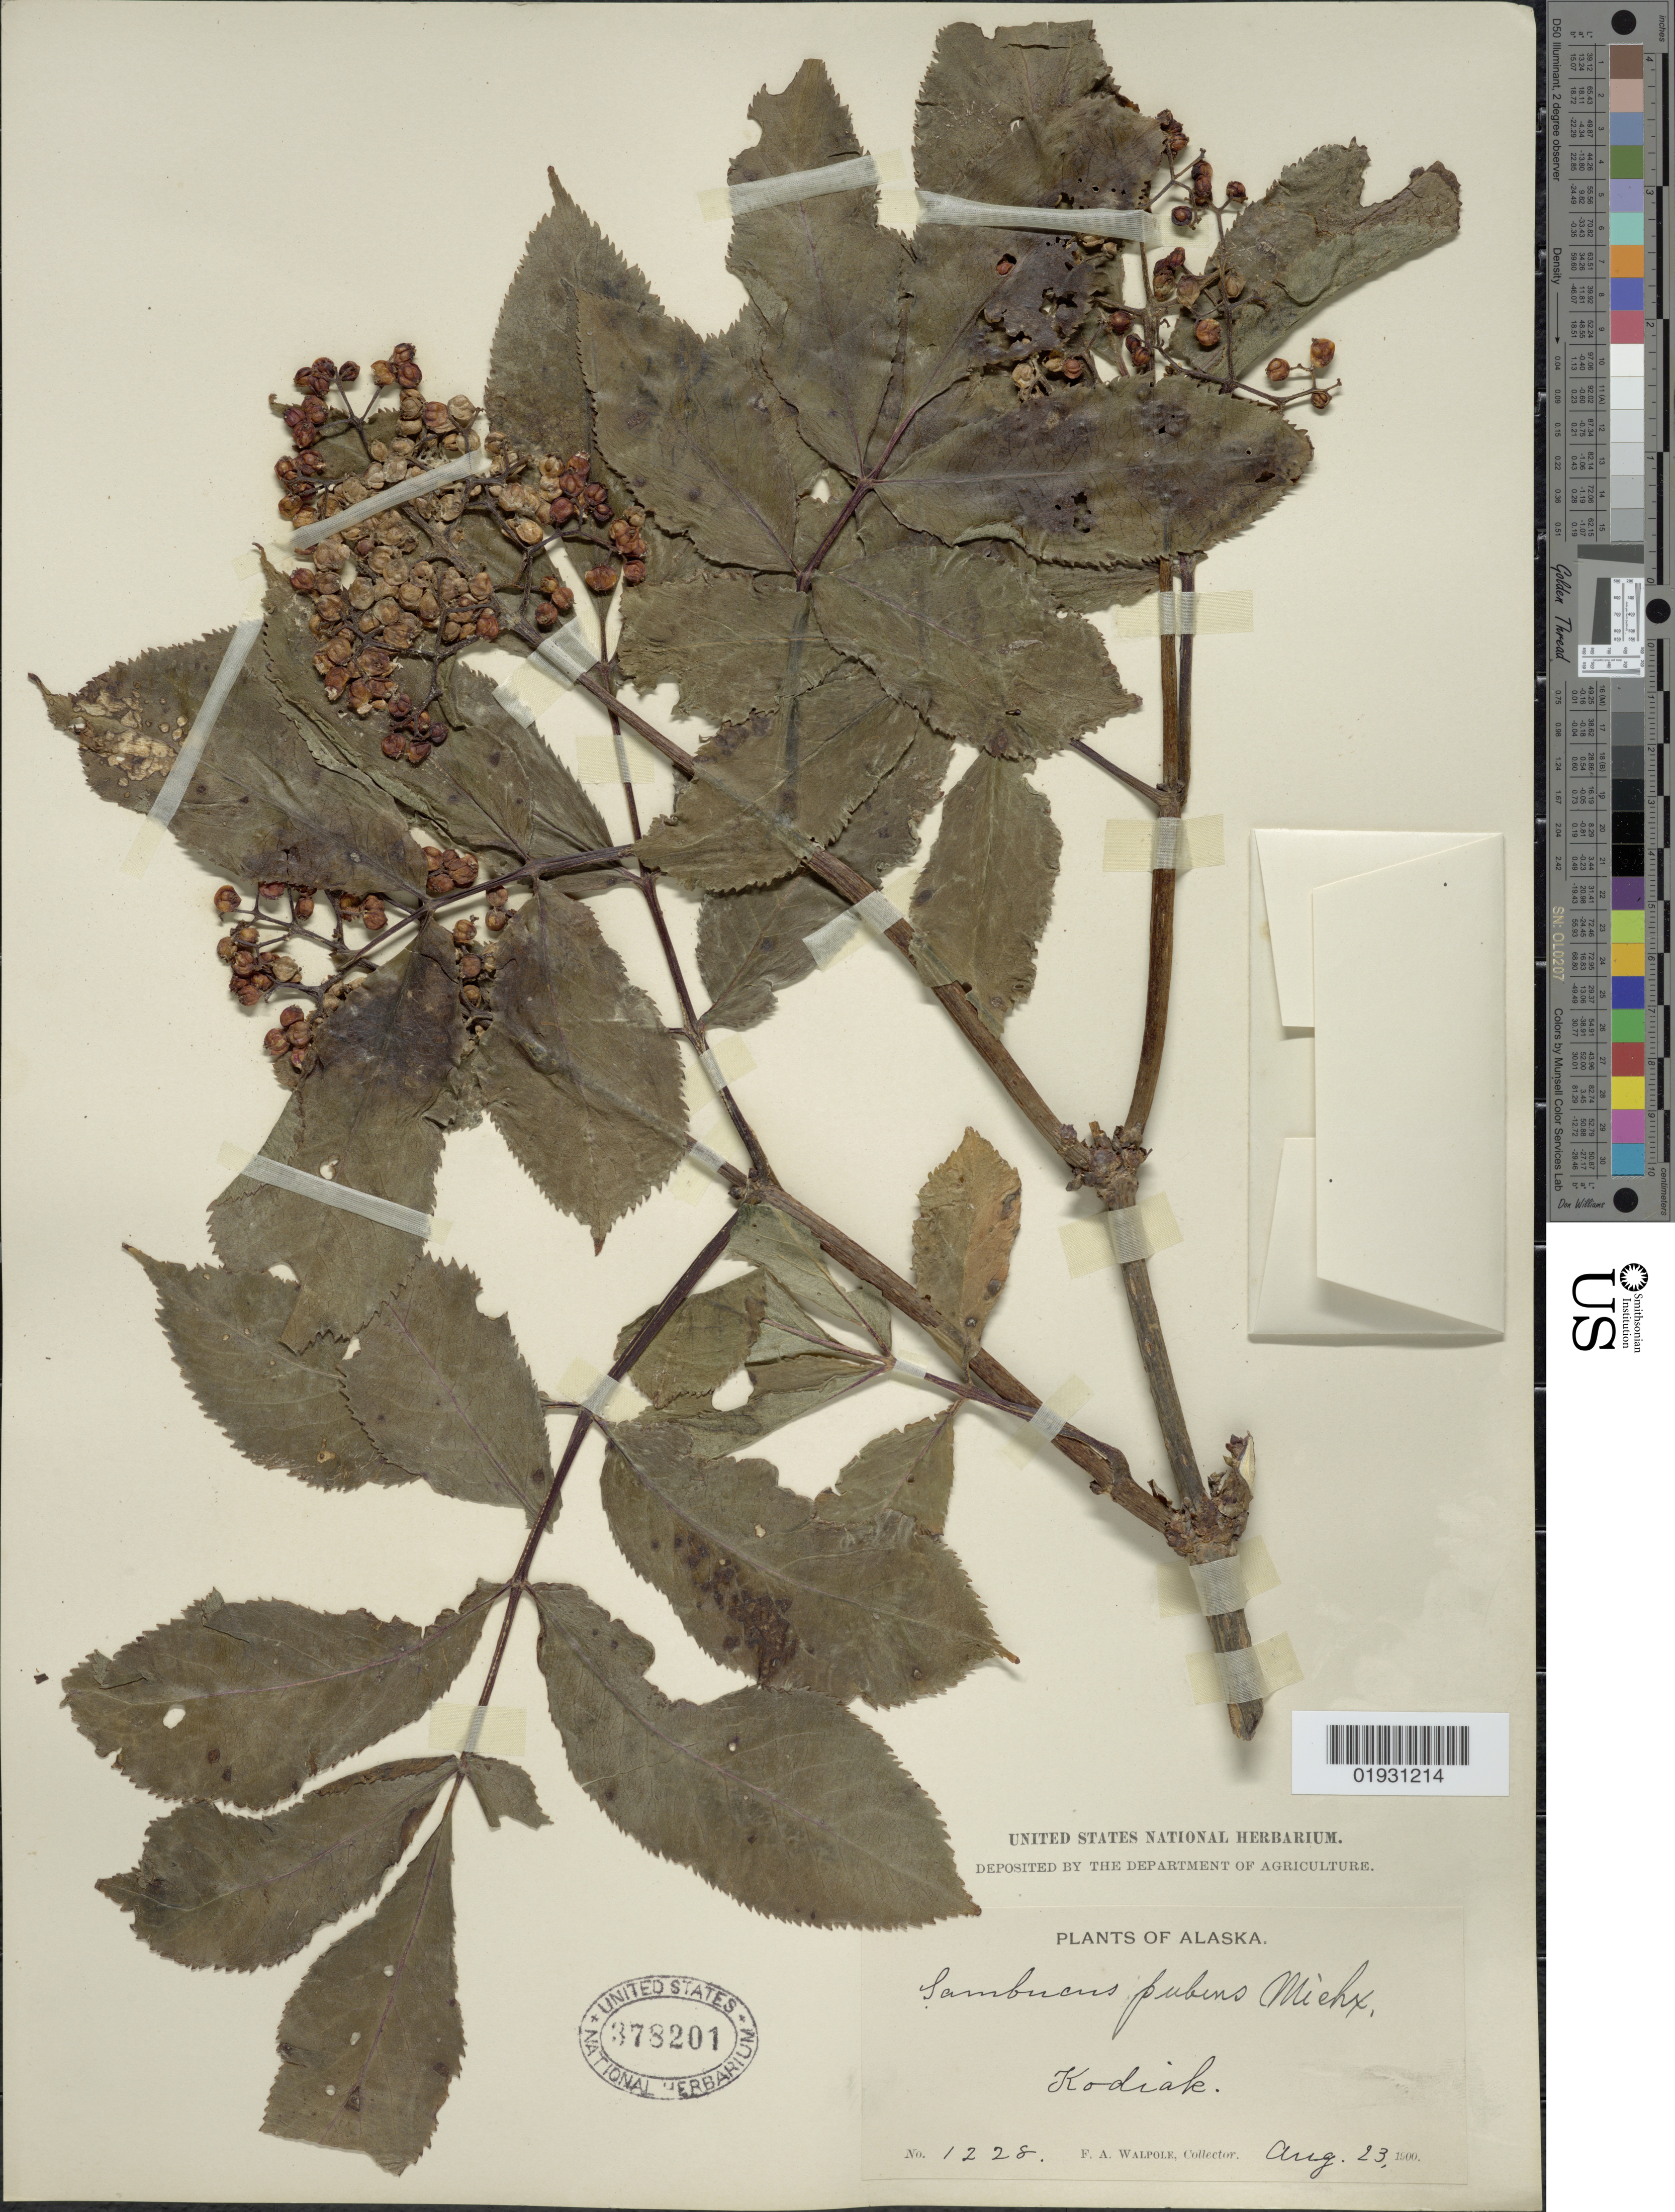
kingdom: Plantae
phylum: Tracheophyta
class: Magnoliopsida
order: Dipsacales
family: Viburnaceae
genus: Sambucus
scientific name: Sambucus pubens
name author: Michx.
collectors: F. Walpole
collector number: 1228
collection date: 1900-08-23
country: United States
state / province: Alaska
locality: Kodiak.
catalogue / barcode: US 378201